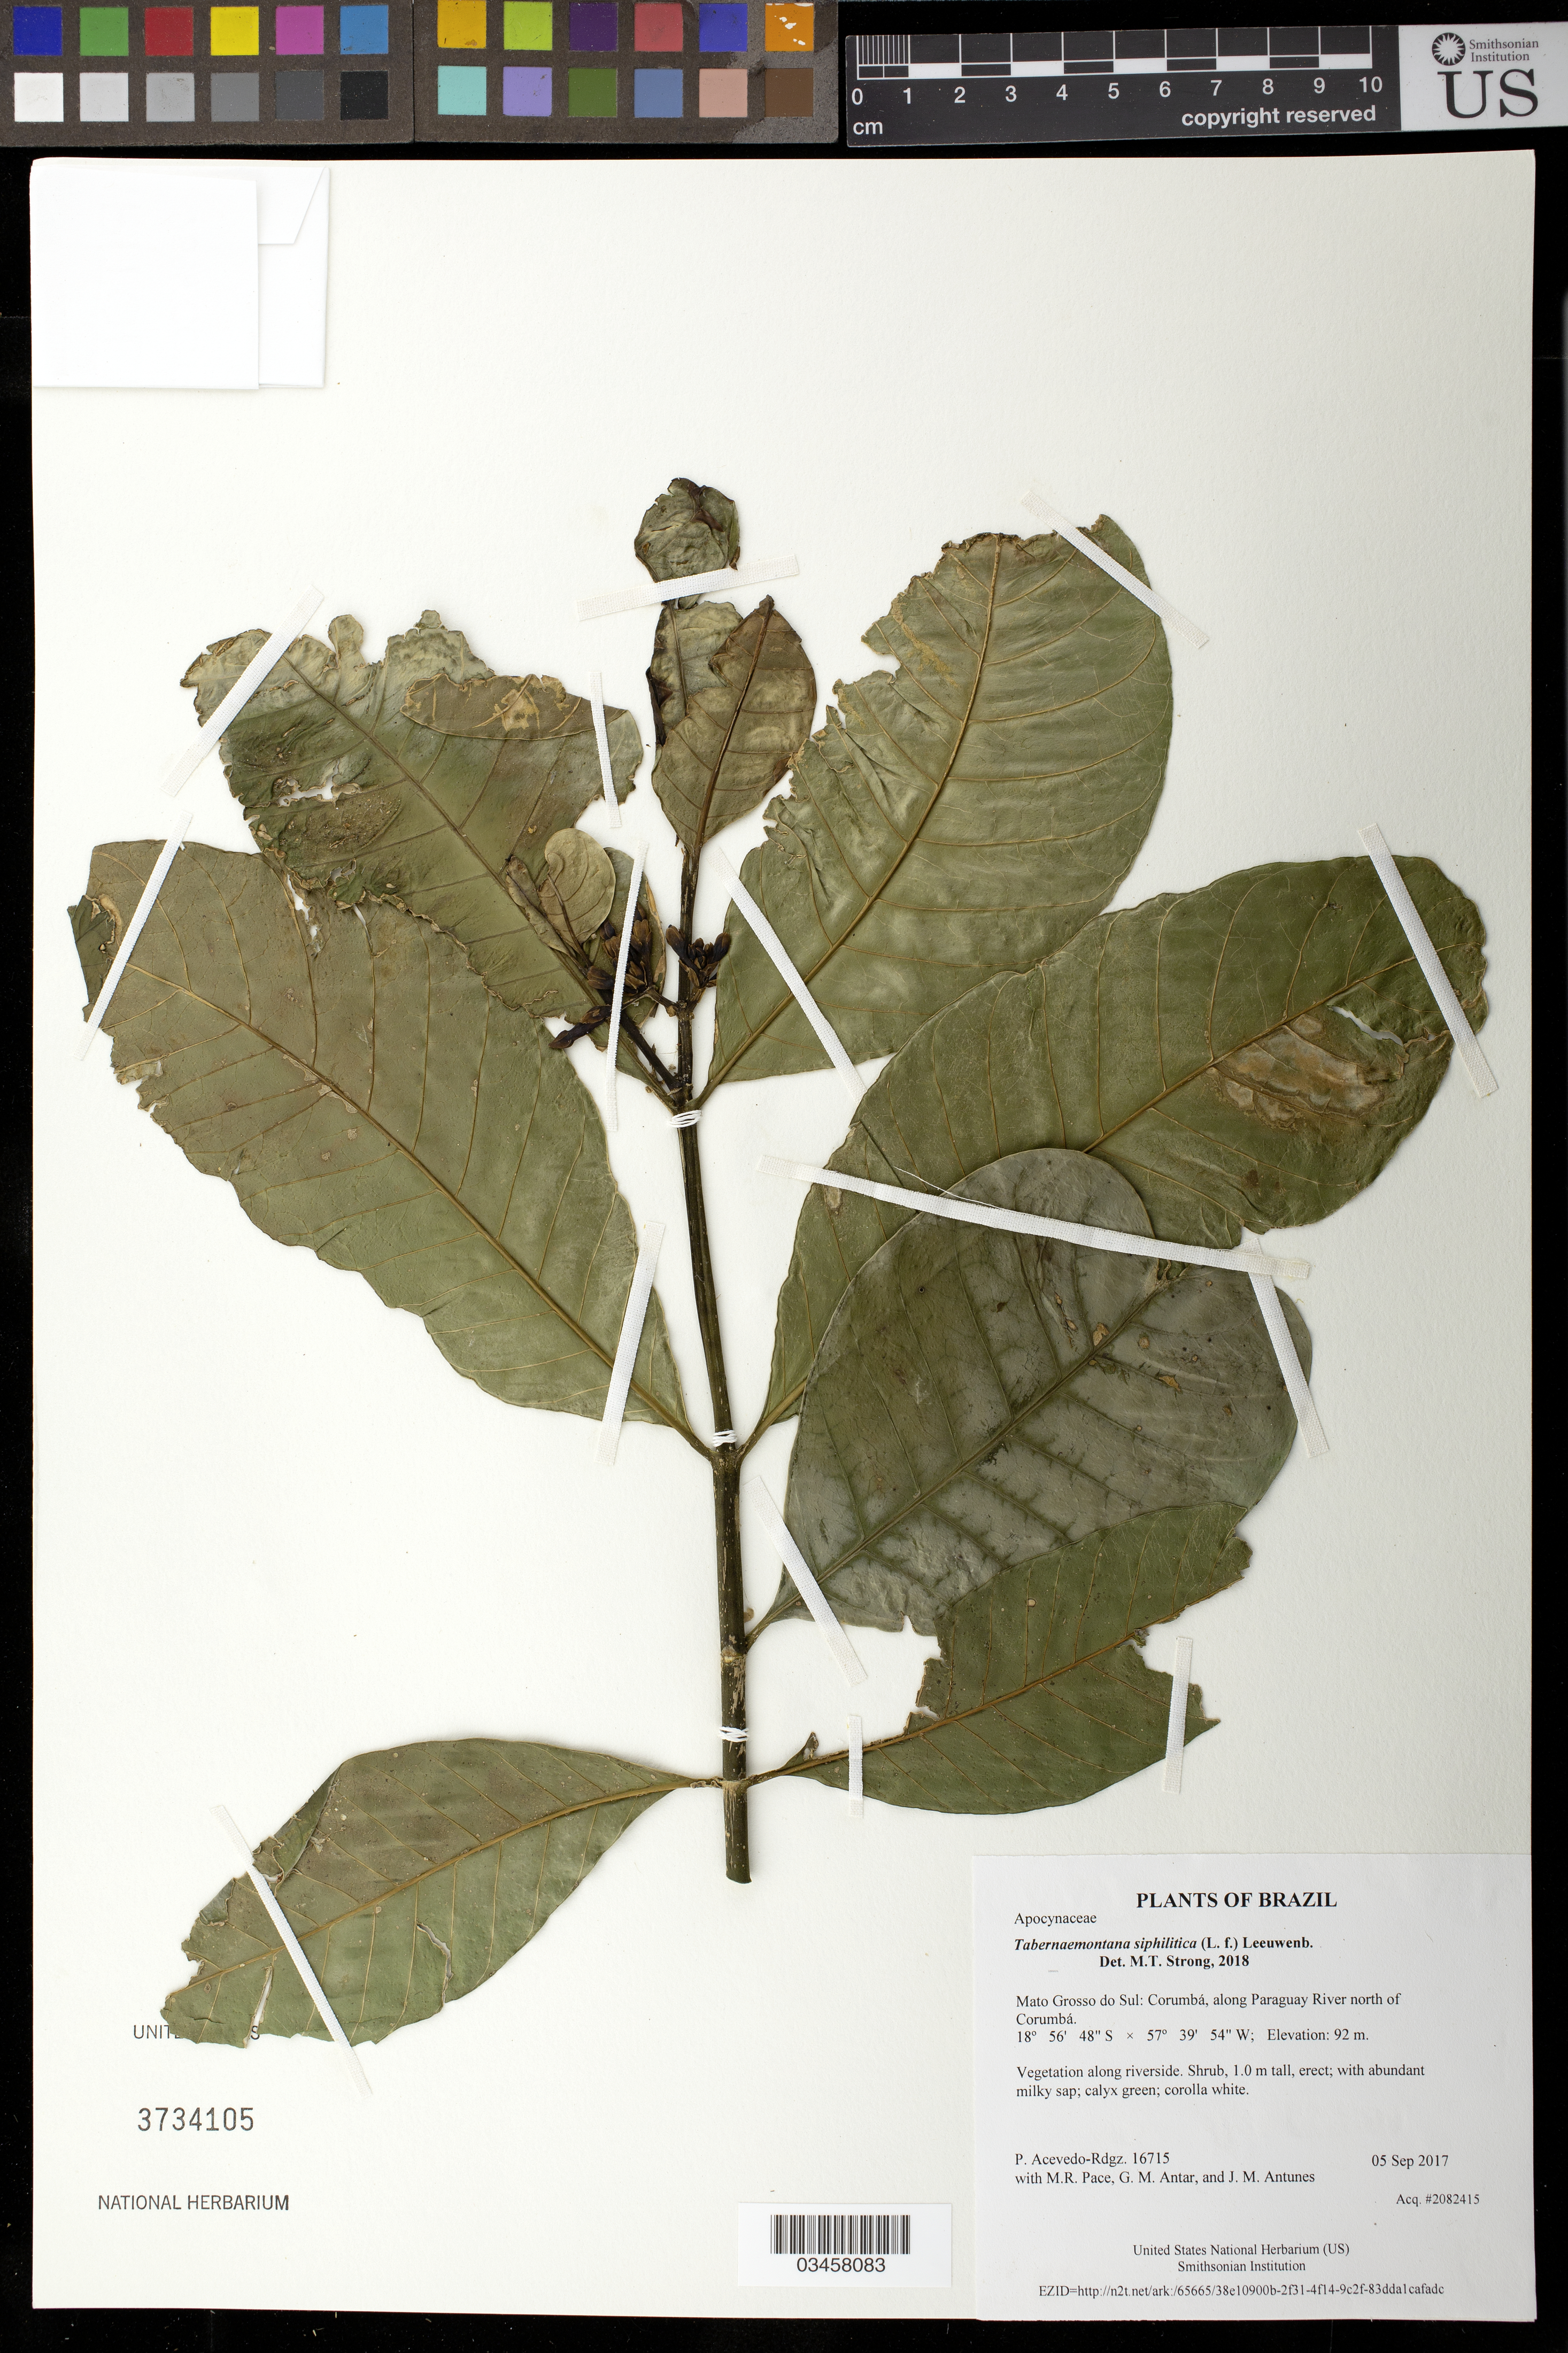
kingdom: Plantae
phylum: Tracheophyta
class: Magnoliopsida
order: Gentianales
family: Apocynaceae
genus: Tabernaemontana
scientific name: Tabernaemontana siphilitica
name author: (L. f.) Leeuwenb.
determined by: Strong, Mark T., (BOT), Smithsonian Institution - National Museum of Natural History (UNITED STATES)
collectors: P. Acevedo-Rodr., M. R. Pace, G. M. Antar & J. M. Antunes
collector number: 16715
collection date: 2017-09-05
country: Brazil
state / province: Mato Grosso do Sul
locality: Corumbá, along Paraguay River north of Corumbá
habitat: Vegetation along riverside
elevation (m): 92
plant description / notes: US, MO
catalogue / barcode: US 3734105